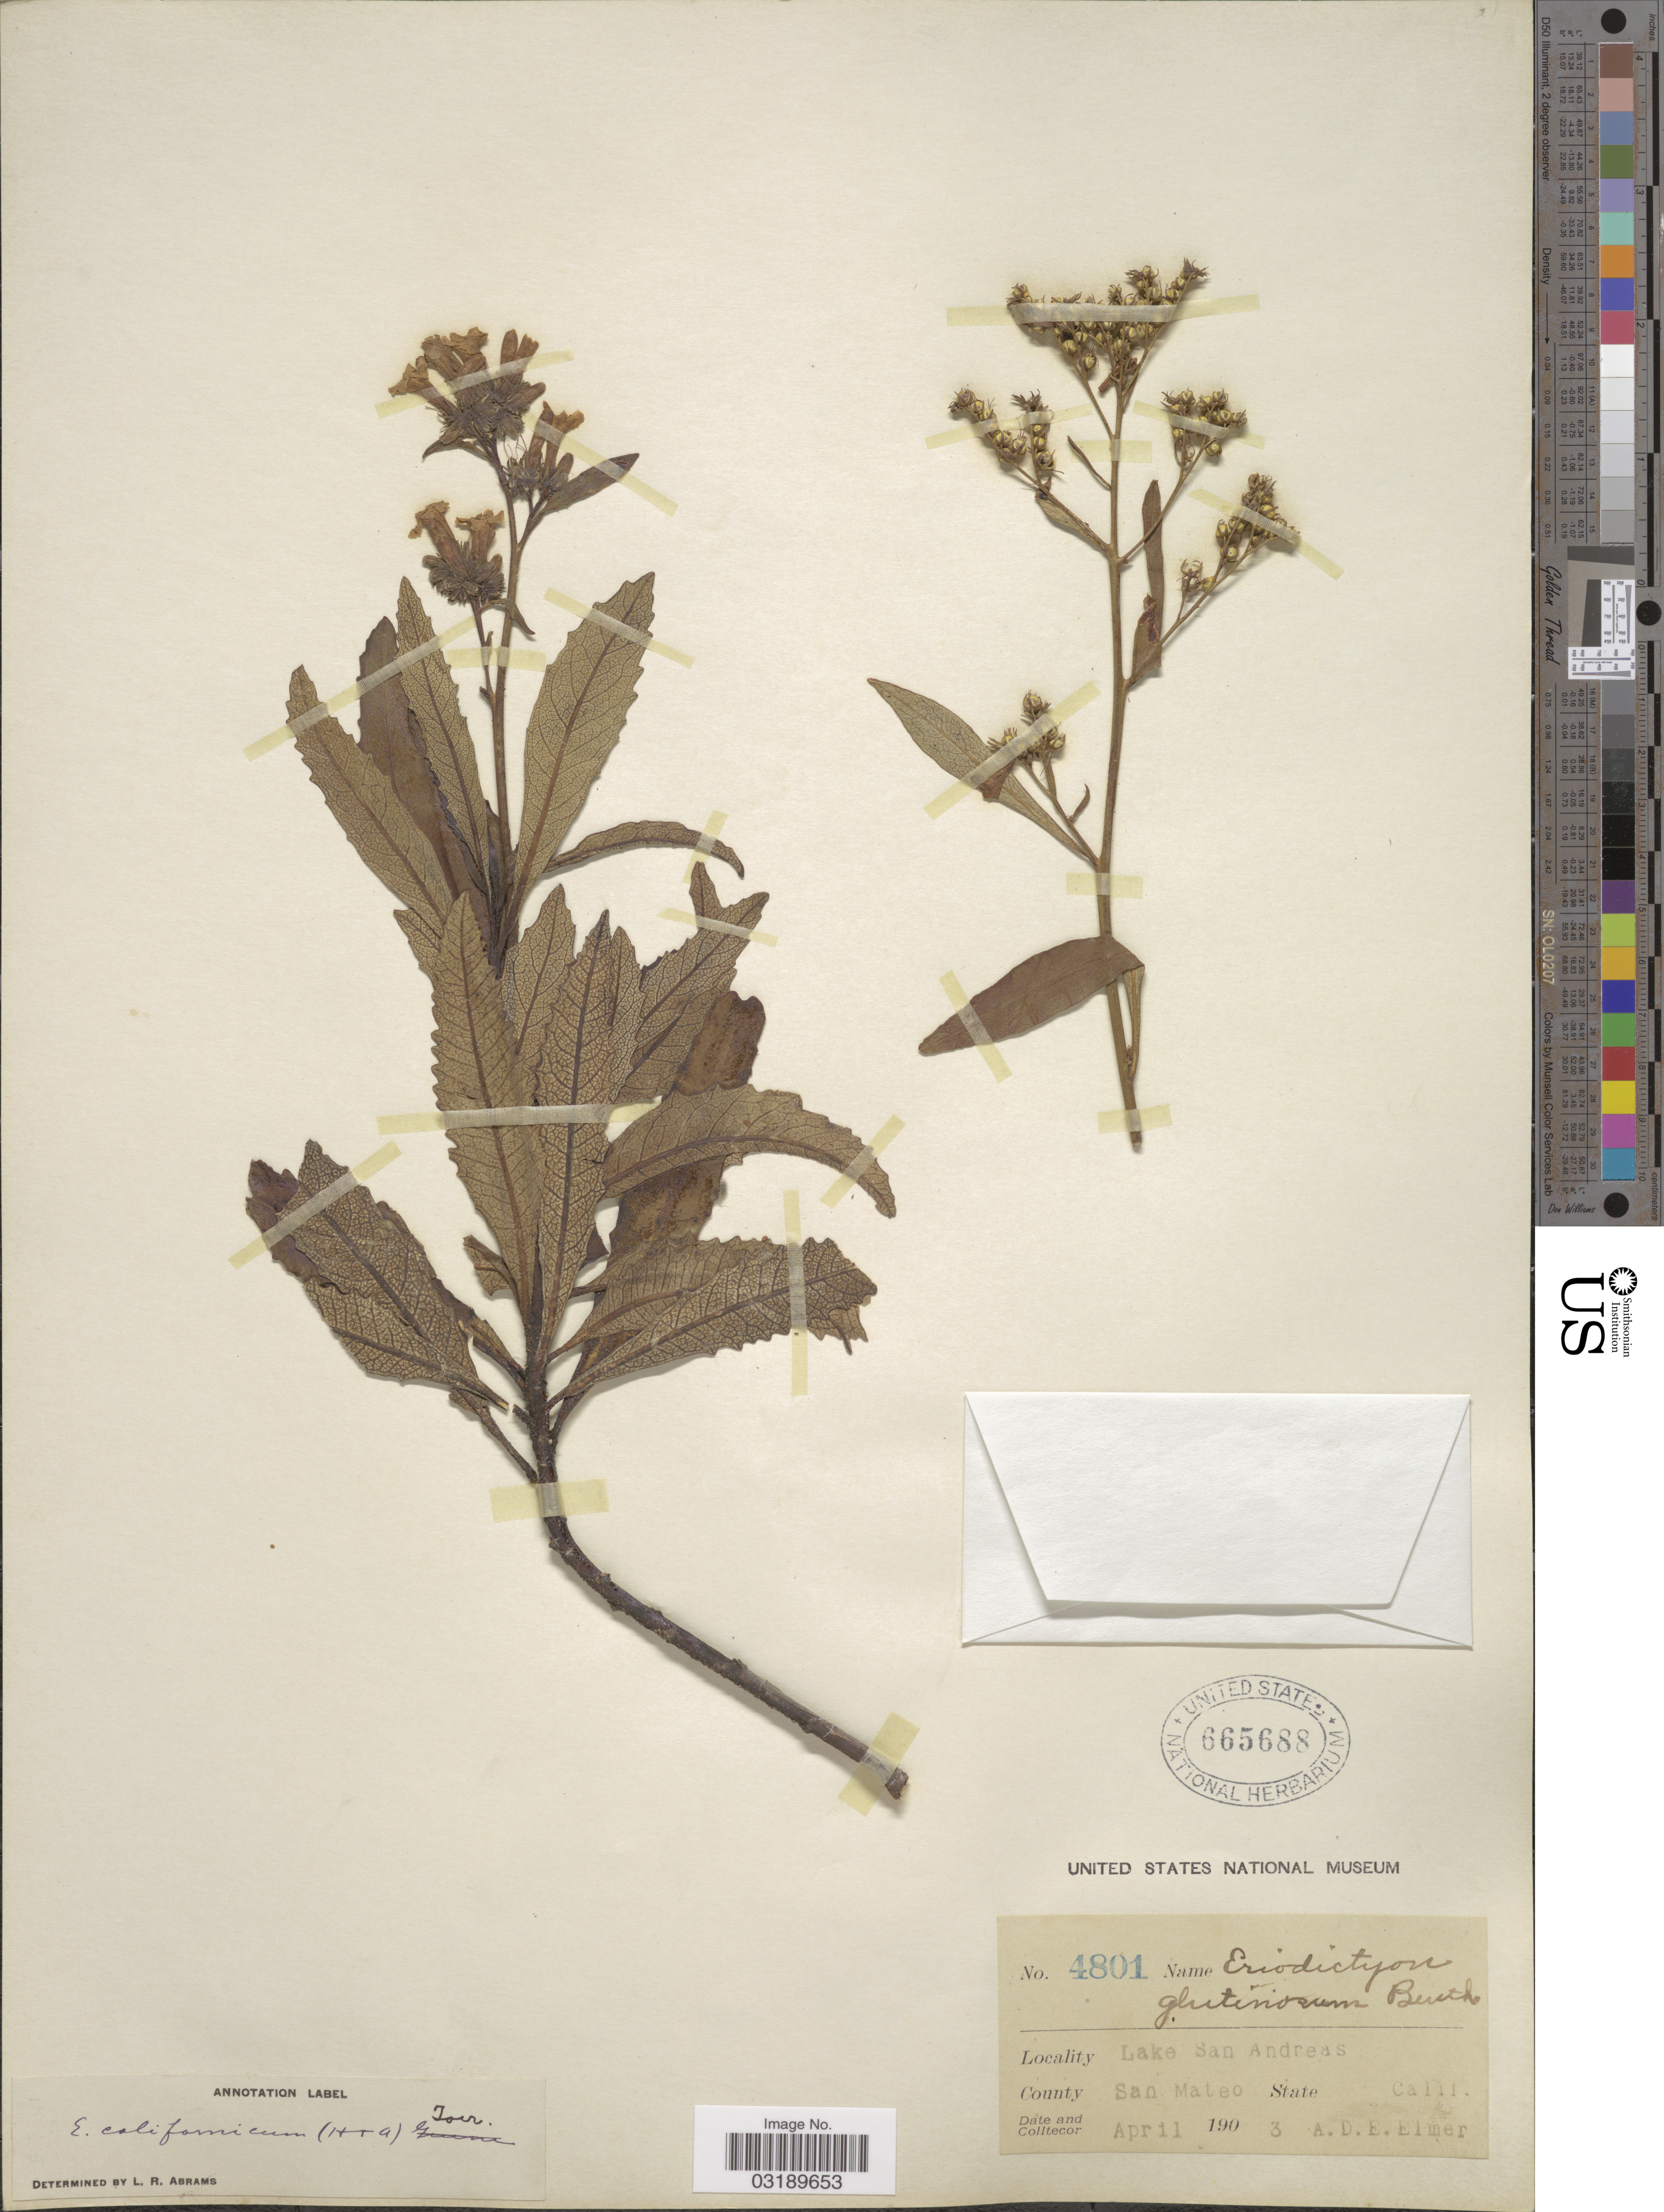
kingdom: Plantae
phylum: Tracheophyta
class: Magnoliopsida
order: Boraginales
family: Namaceae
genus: Eriodictyon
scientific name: Eriodictyon californicum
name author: (Hook. & Arn.) Torr.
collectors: A. D. E. Elmer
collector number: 4801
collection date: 1903-04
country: United States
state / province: California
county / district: San Mateo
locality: Lake San Andreas. County San Mateo.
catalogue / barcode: US 665688